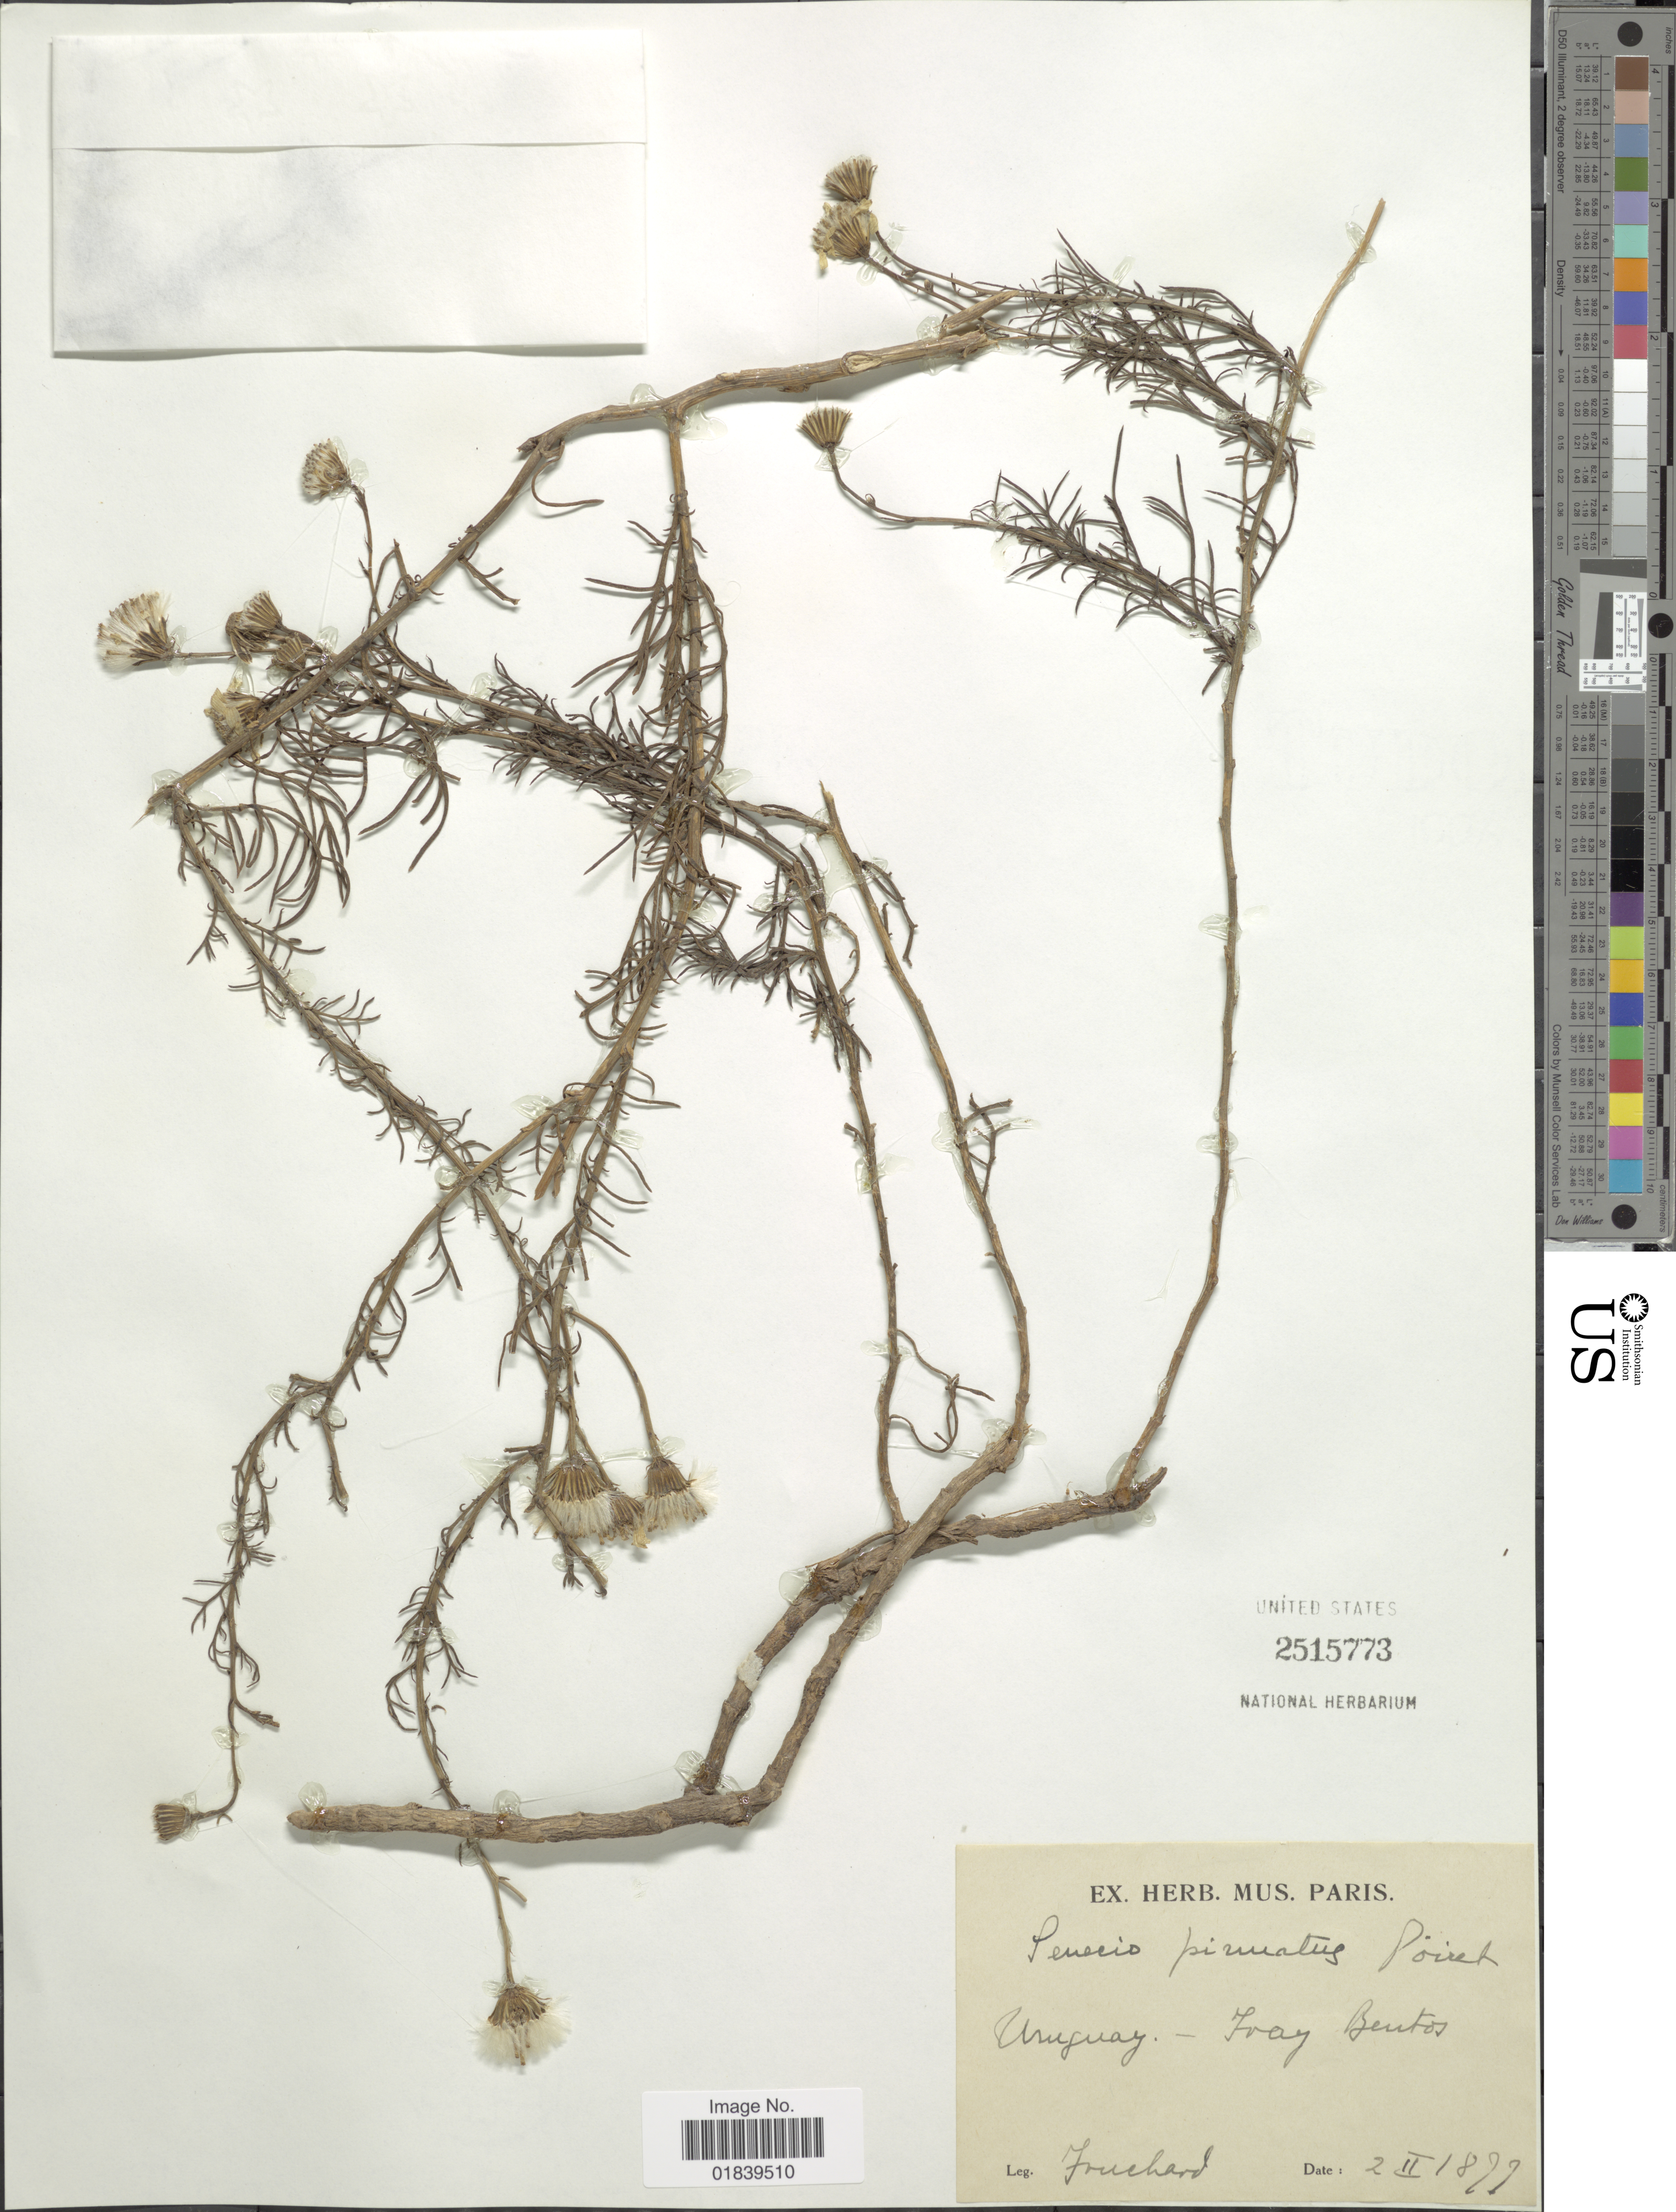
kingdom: Plantae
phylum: Tracheophyta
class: Magnoliopsida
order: Asterales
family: Asteraceae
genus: Senecio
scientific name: Senecio pinnatus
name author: Poir.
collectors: -. Fruchard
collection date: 1877-02-02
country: Uruguay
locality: Fray Bentos.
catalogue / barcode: US 2515773